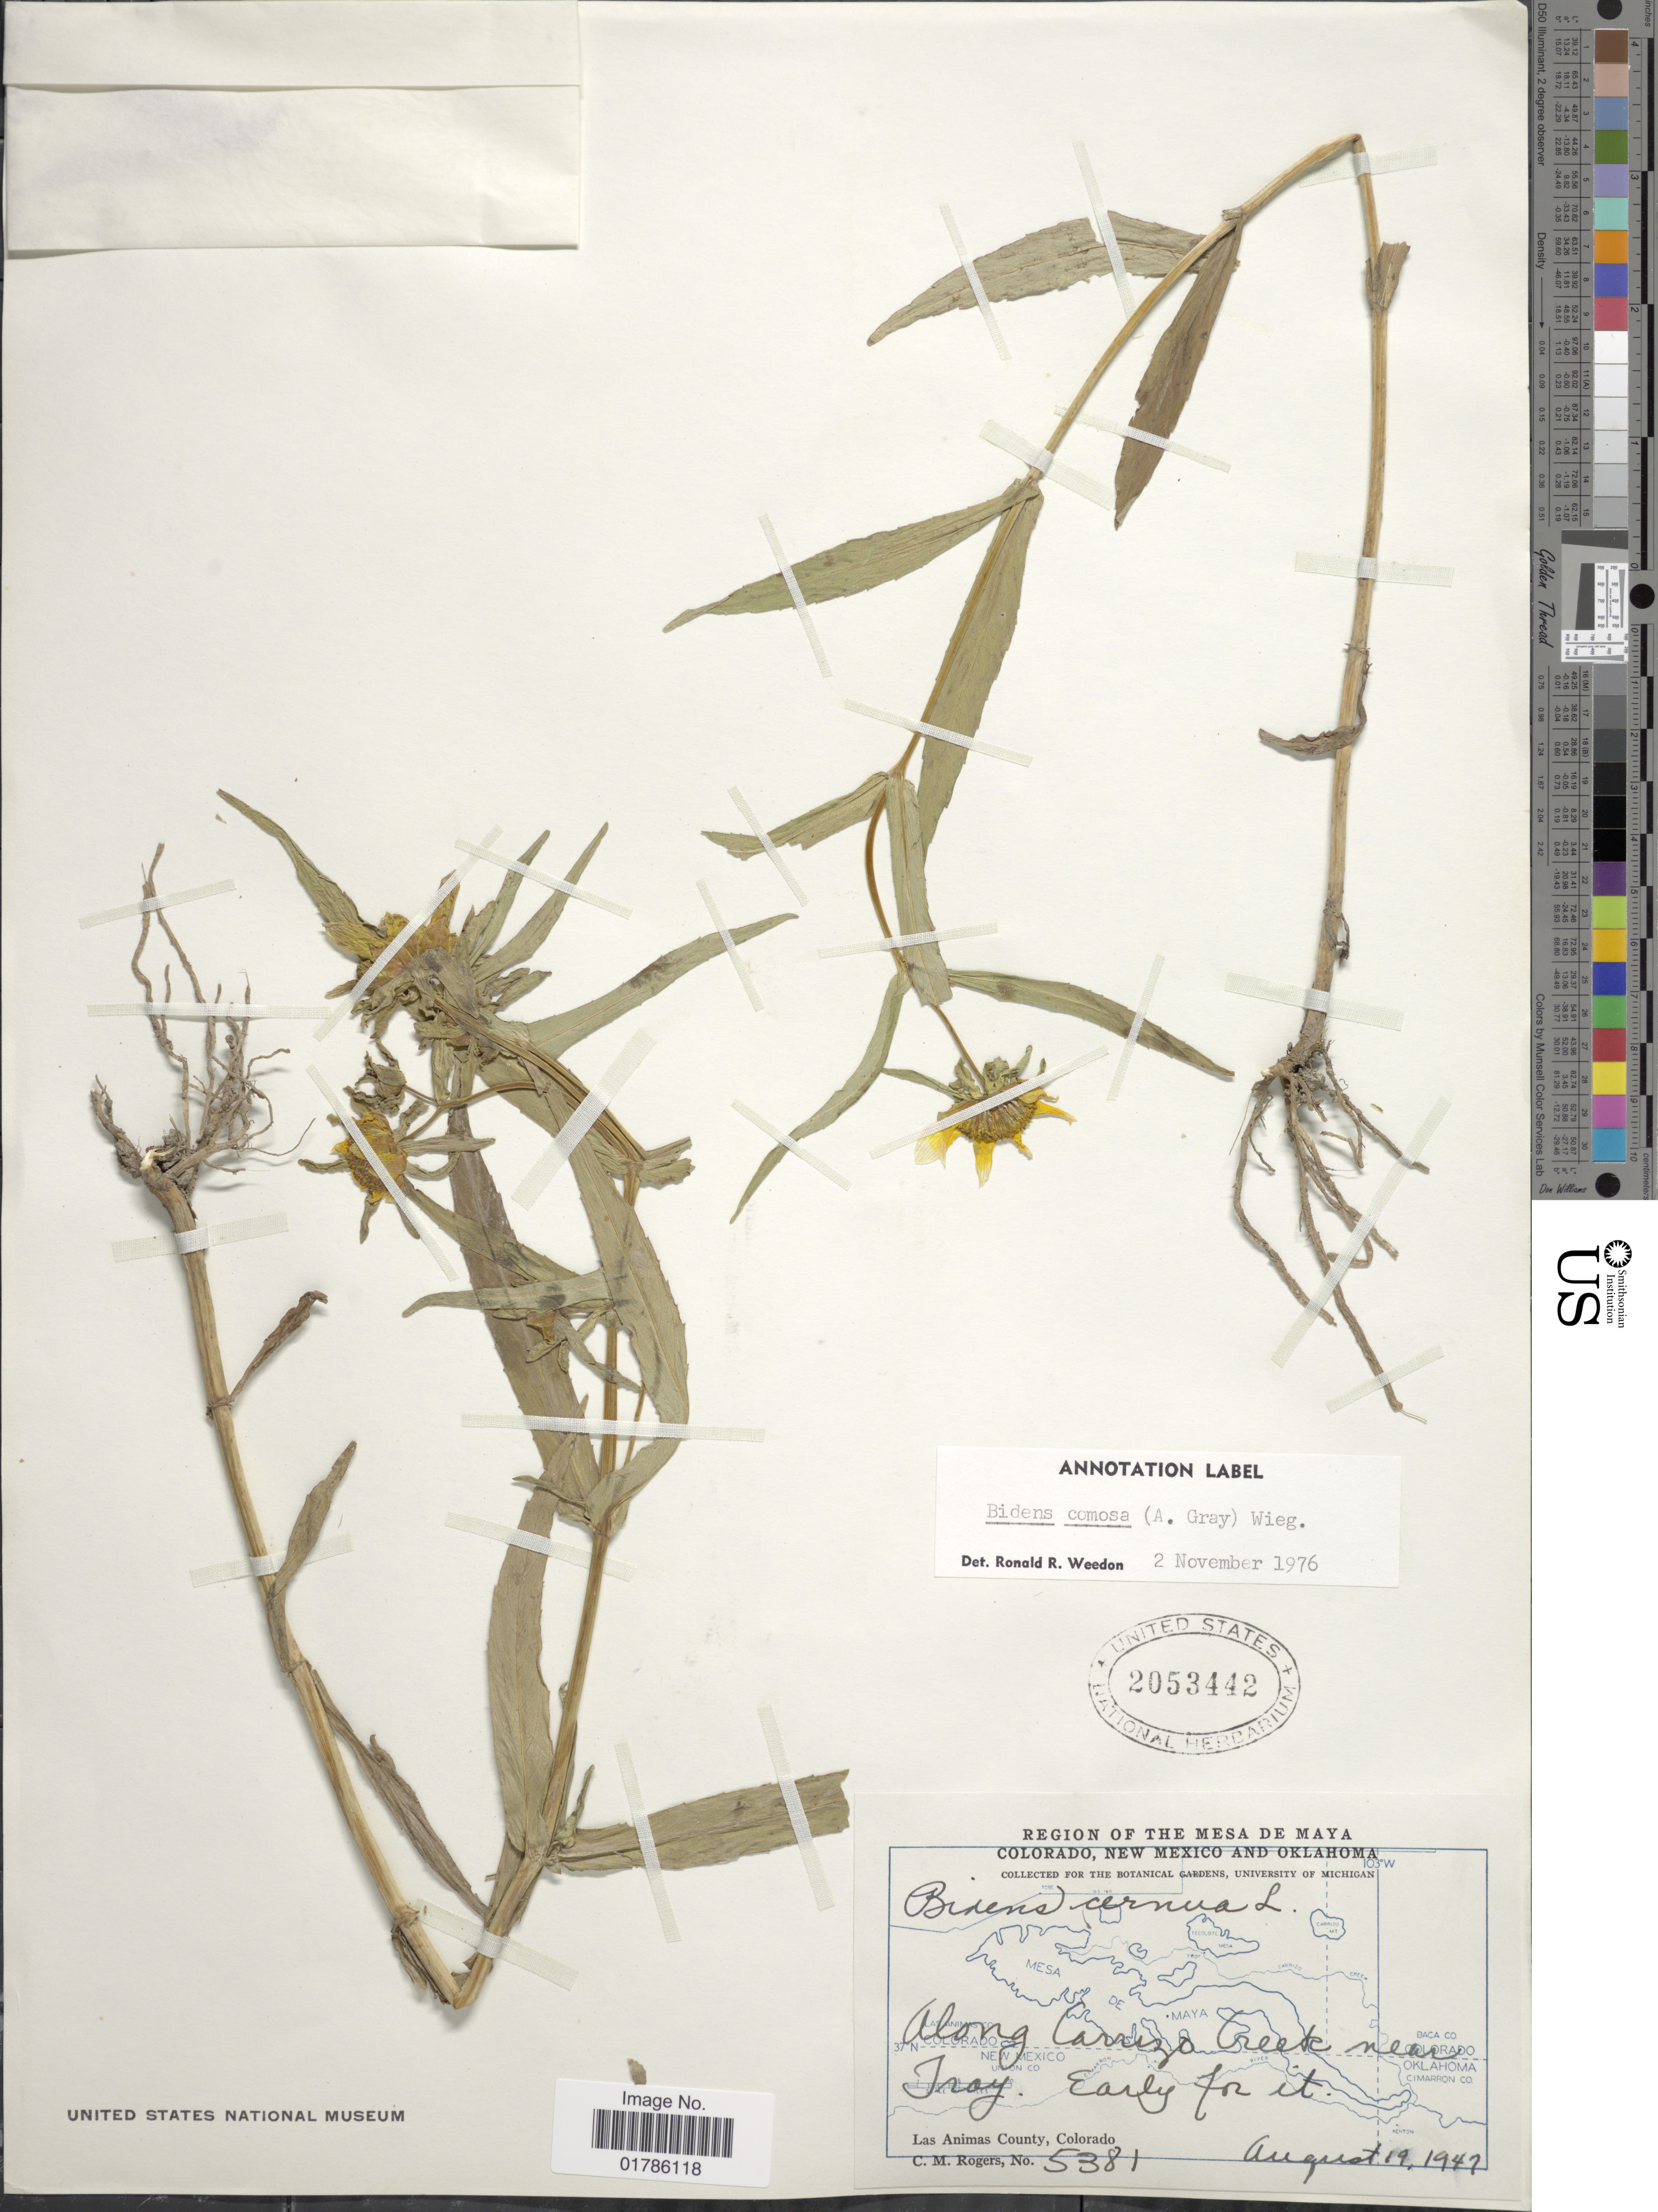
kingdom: Plantae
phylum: Tracheophyta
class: Magnoliopsida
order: Asterales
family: Asteraceae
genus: Bidens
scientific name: Bidens comosa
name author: (A. Gray) Wiegand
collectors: C. M. Rogers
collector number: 5381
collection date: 1947-08-19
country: United States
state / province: Colorado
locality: Along Carrizo Creek near Iray, Las Animas County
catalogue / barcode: US 2053442